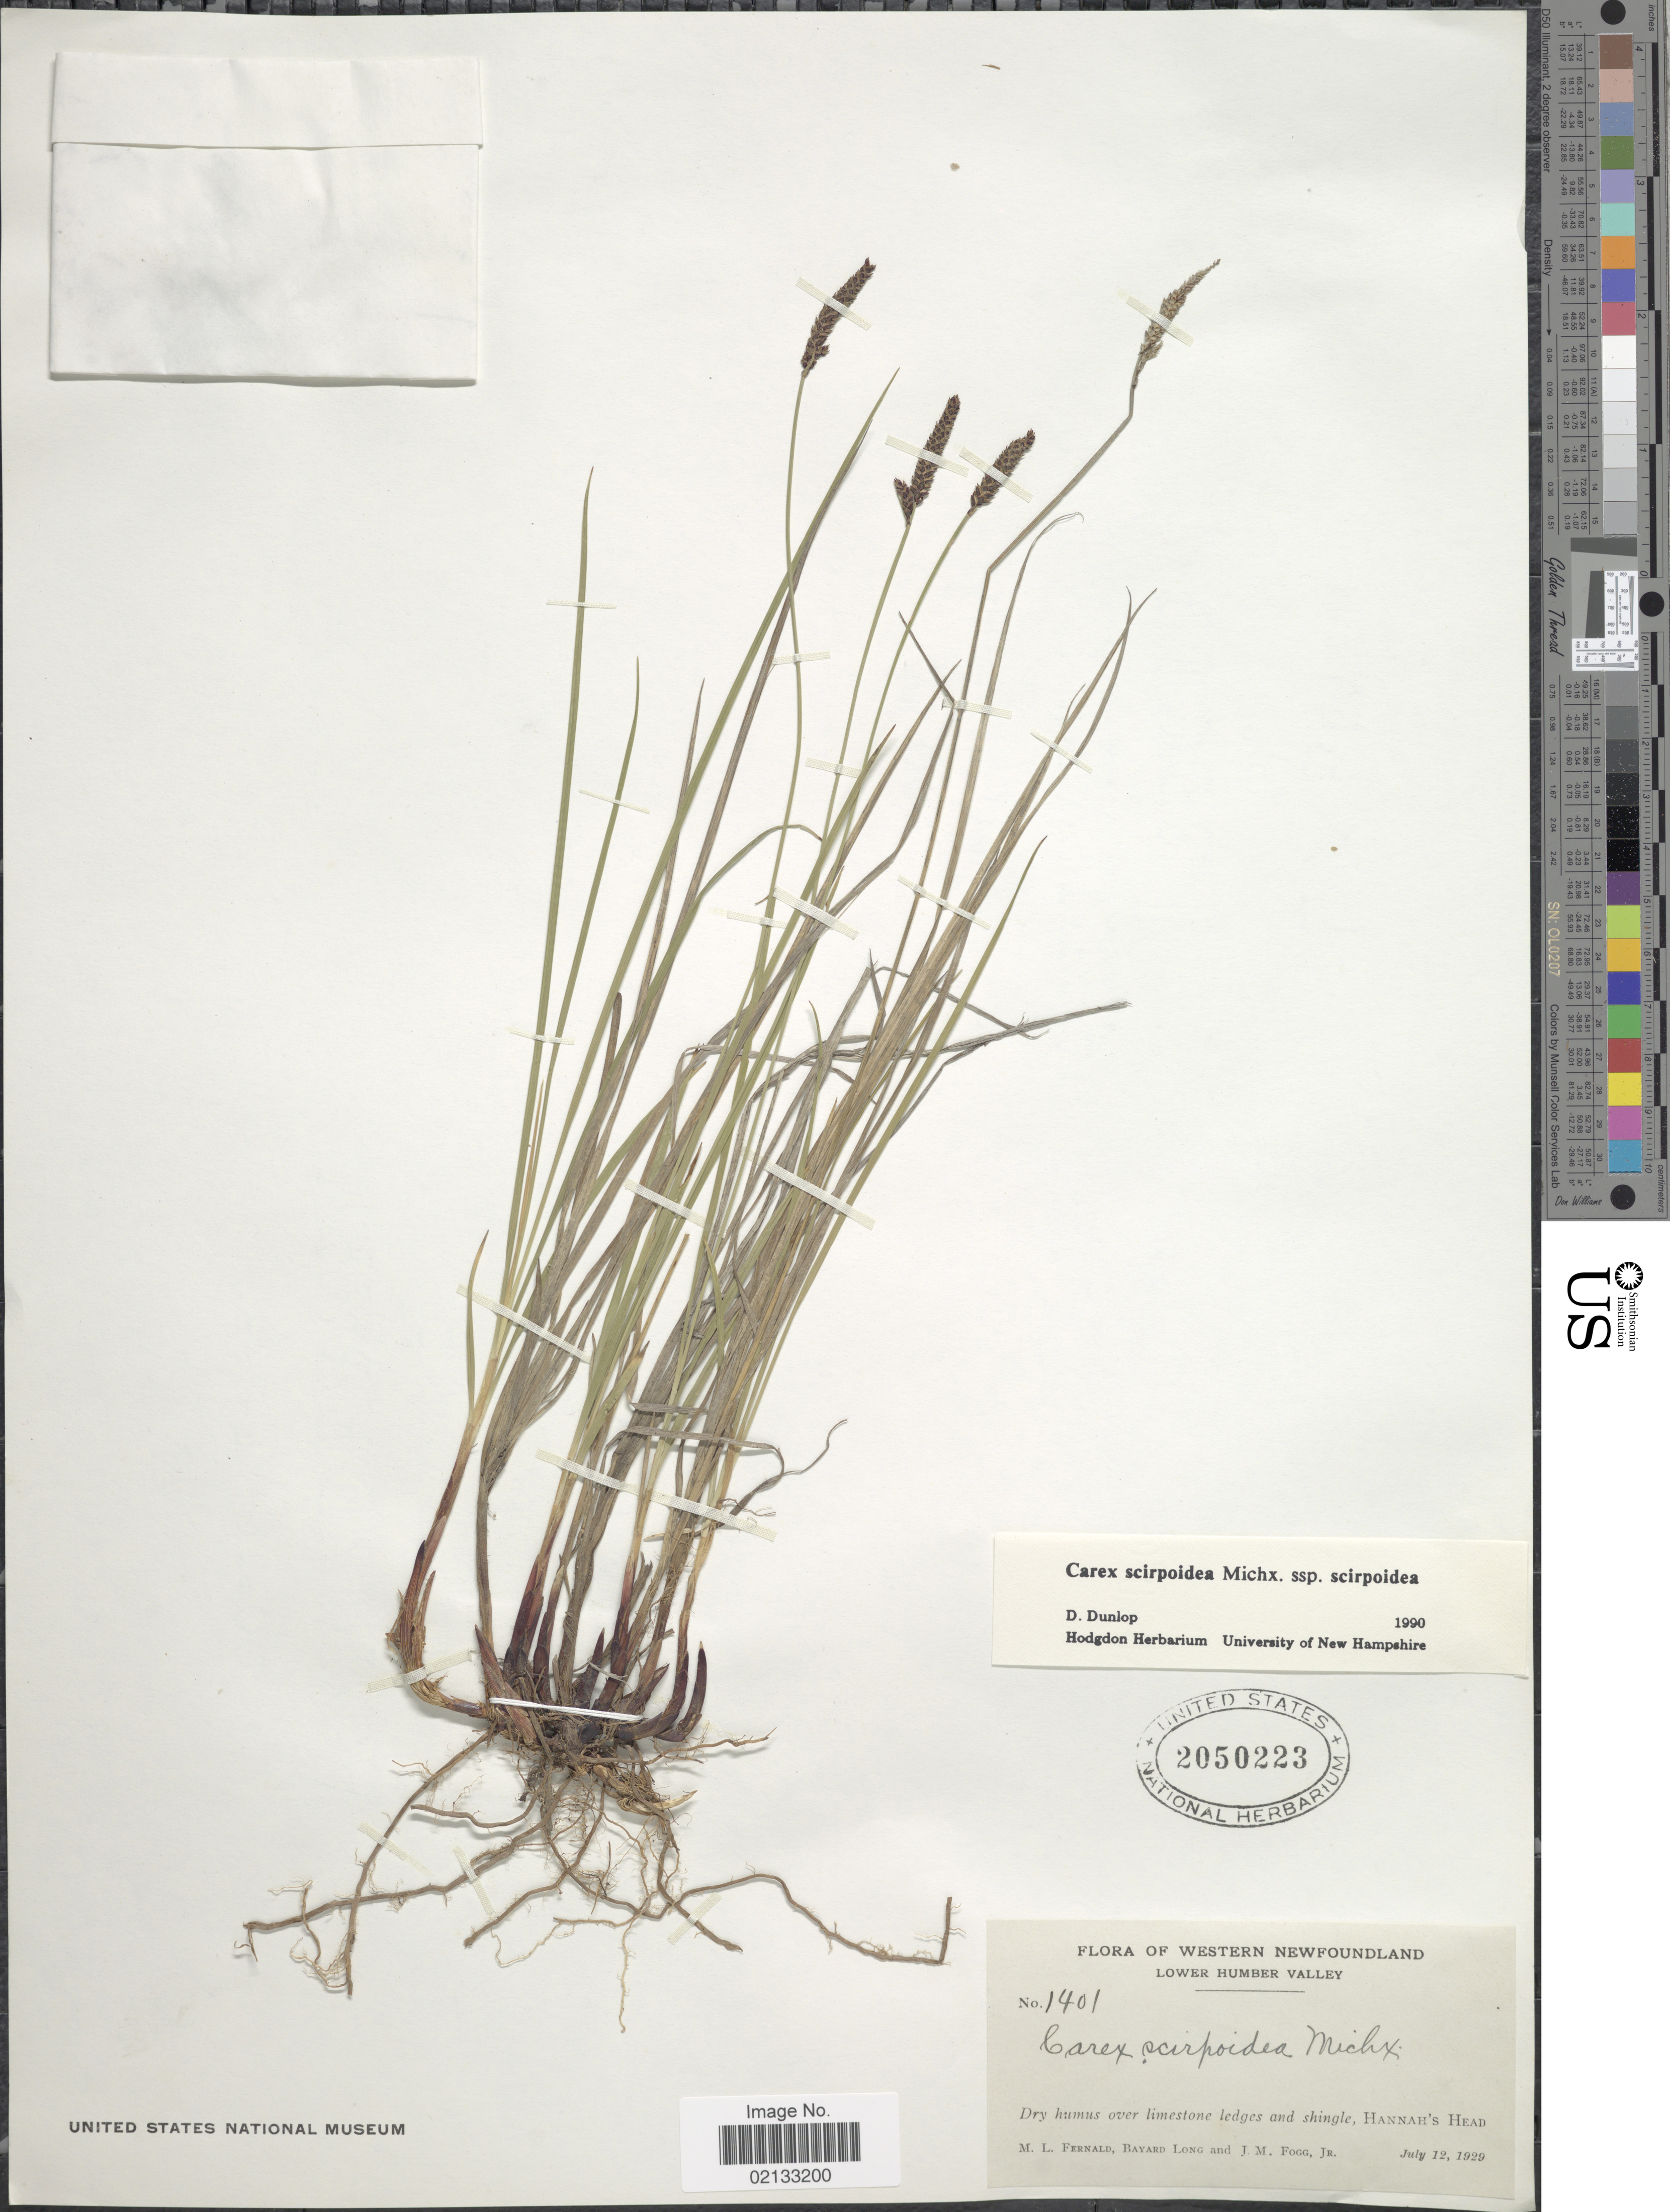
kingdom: Plantae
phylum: Tracheophyta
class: Liliopsida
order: Poales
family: Cyperaceae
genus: Carex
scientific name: Carex scirpoidea subsp. scirpoidea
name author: Michx.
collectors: M. L. Fernald, B. Long & J. Fogg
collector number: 1401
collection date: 1929-07-12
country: Canada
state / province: Newfoundland and Labrador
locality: Western Newfoundland. Lower Humber Valley. Dry humus over limestone ledges and shingle, Hannah's Head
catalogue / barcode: US 2050223